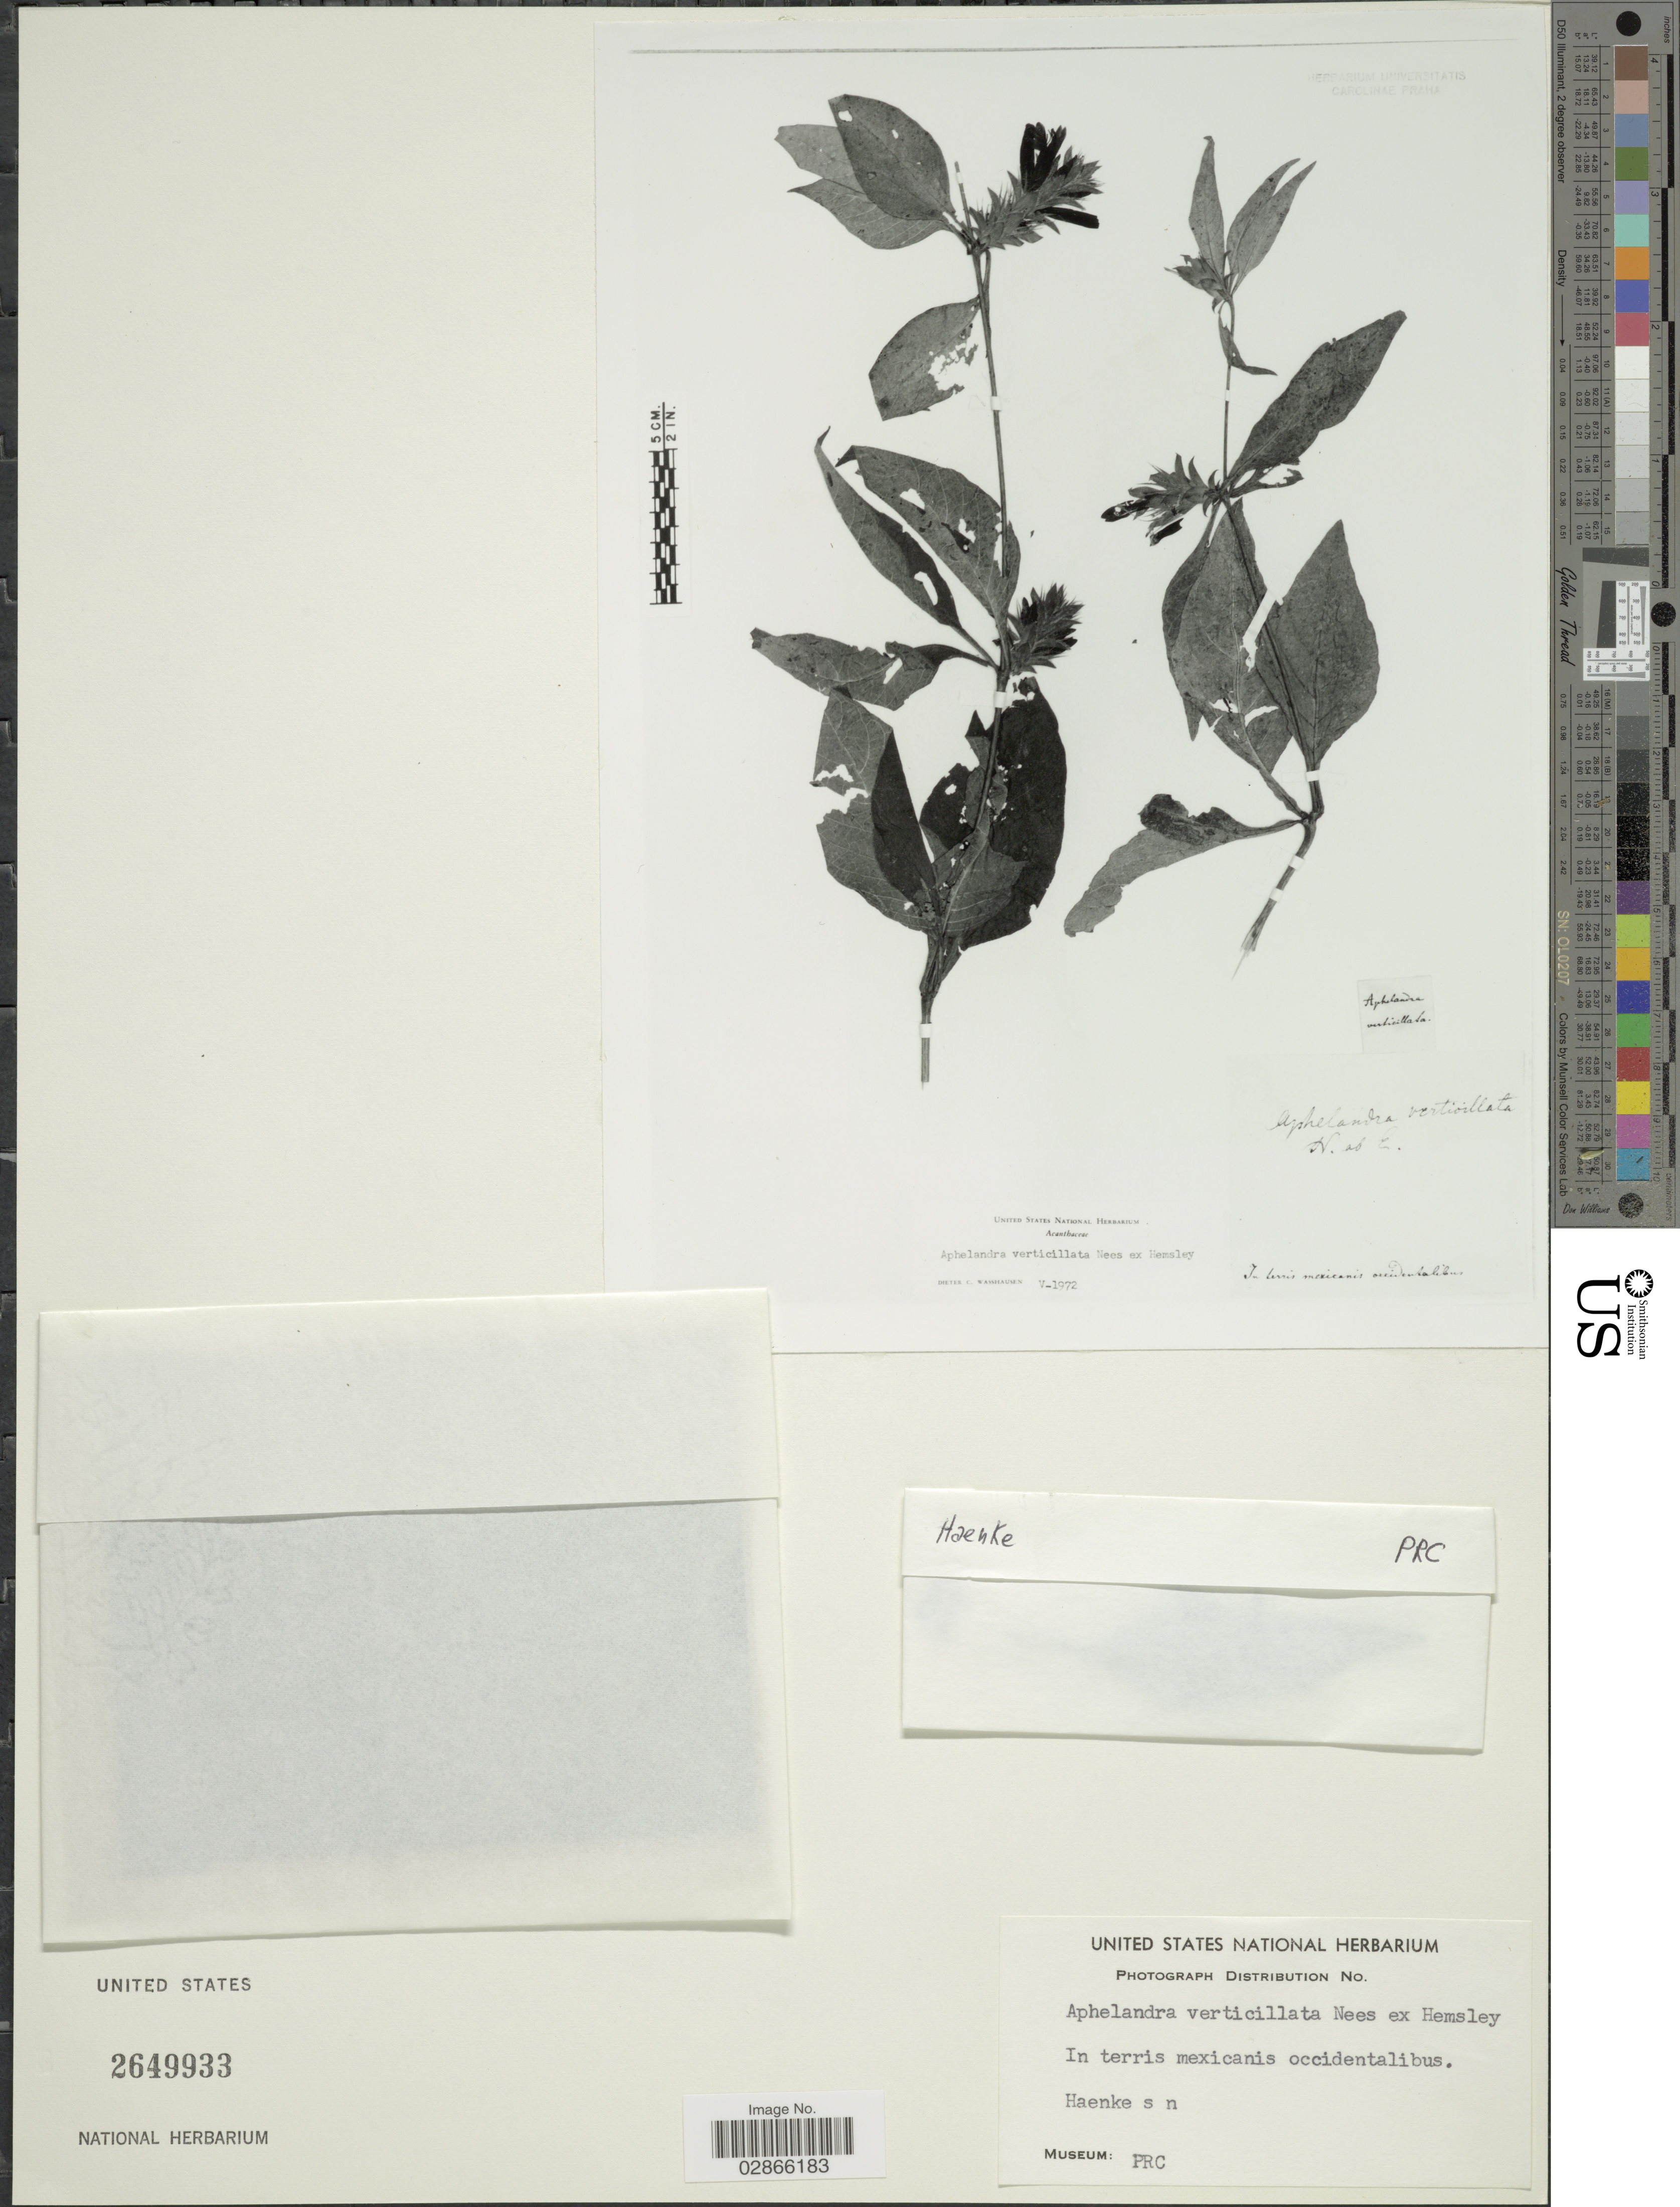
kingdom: Plantae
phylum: Tracheophyta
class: Magnoliopsida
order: Lamiales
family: Acanthaceae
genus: Aphelandra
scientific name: Aphelandra verticillata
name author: Nees ex Hemsl.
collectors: Haenke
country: Mexico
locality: In terris mexicanis occidentalibus.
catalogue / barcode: US 2649933